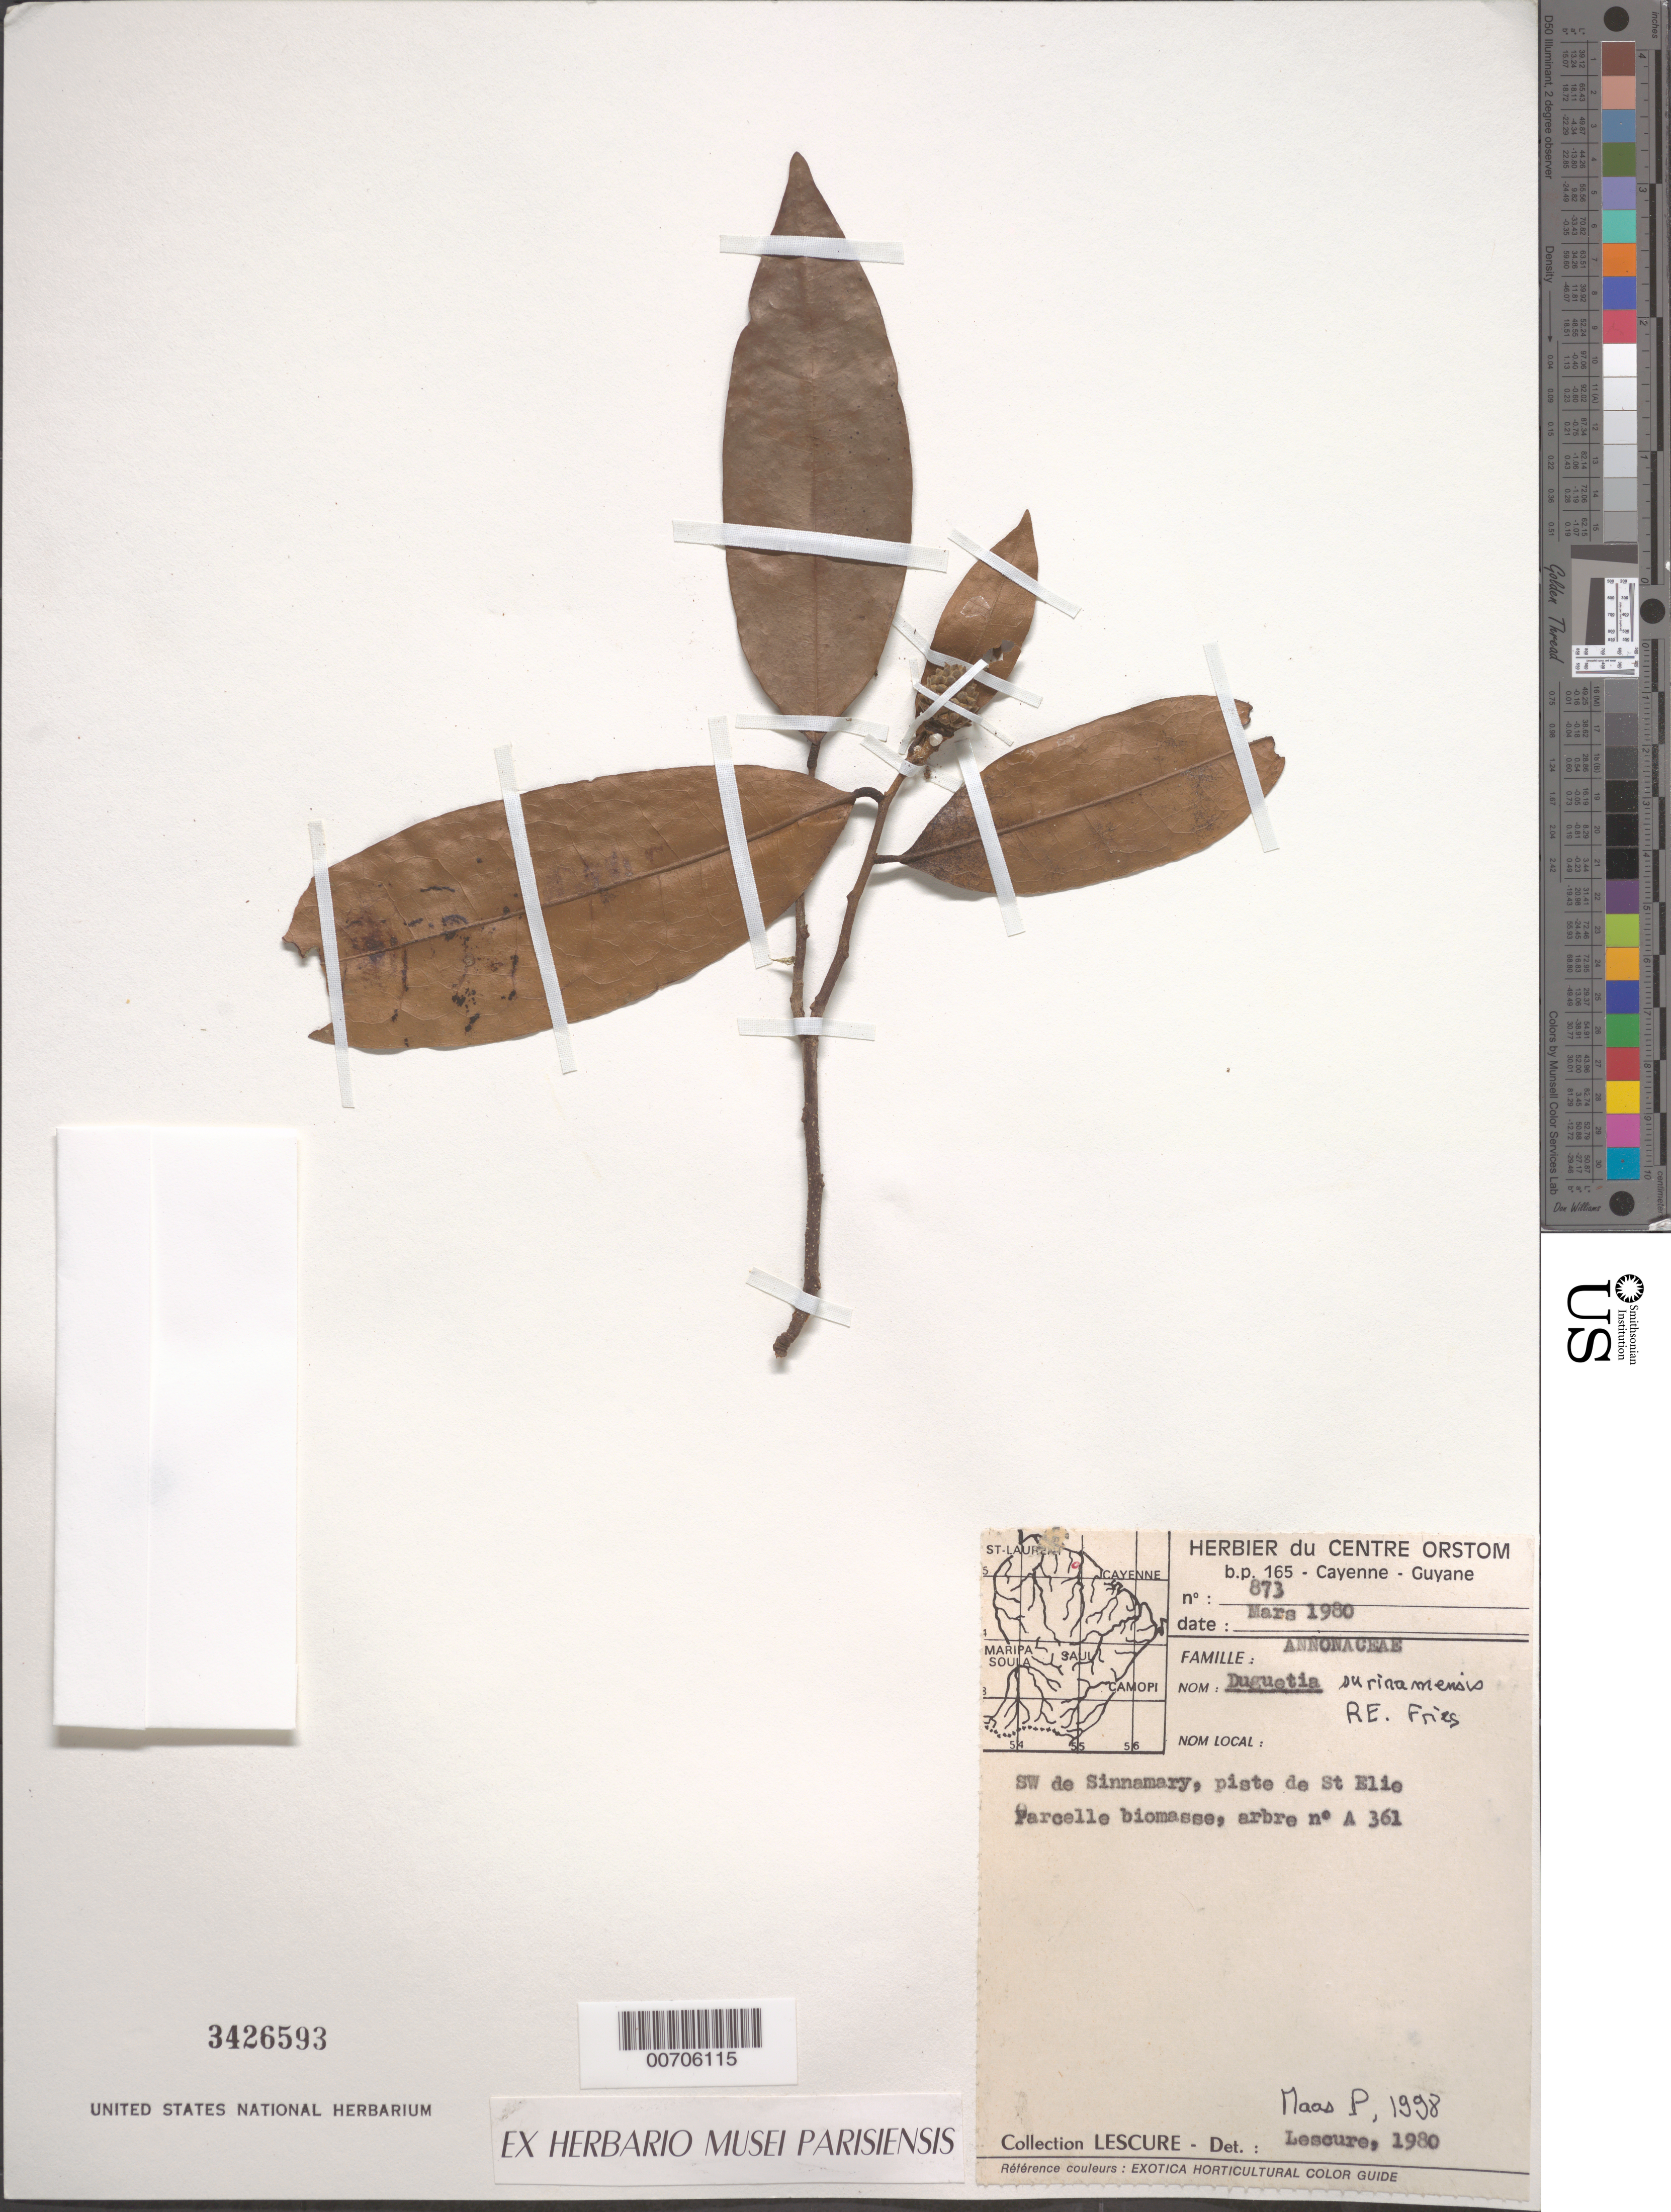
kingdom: Plantae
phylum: Tracheophyta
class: Magnoliopsida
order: Magnoliales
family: Annonaceae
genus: Duguetia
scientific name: Duguetia surinamensis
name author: R.E. Fr.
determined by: Maas, Paul J. M.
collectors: J.-P. Lescure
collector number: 873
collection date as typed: Mar-80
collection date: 1980-03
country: French Guiana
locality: Piste de Saint-Élie, SW de Sinnamary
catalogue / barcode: US 3426593